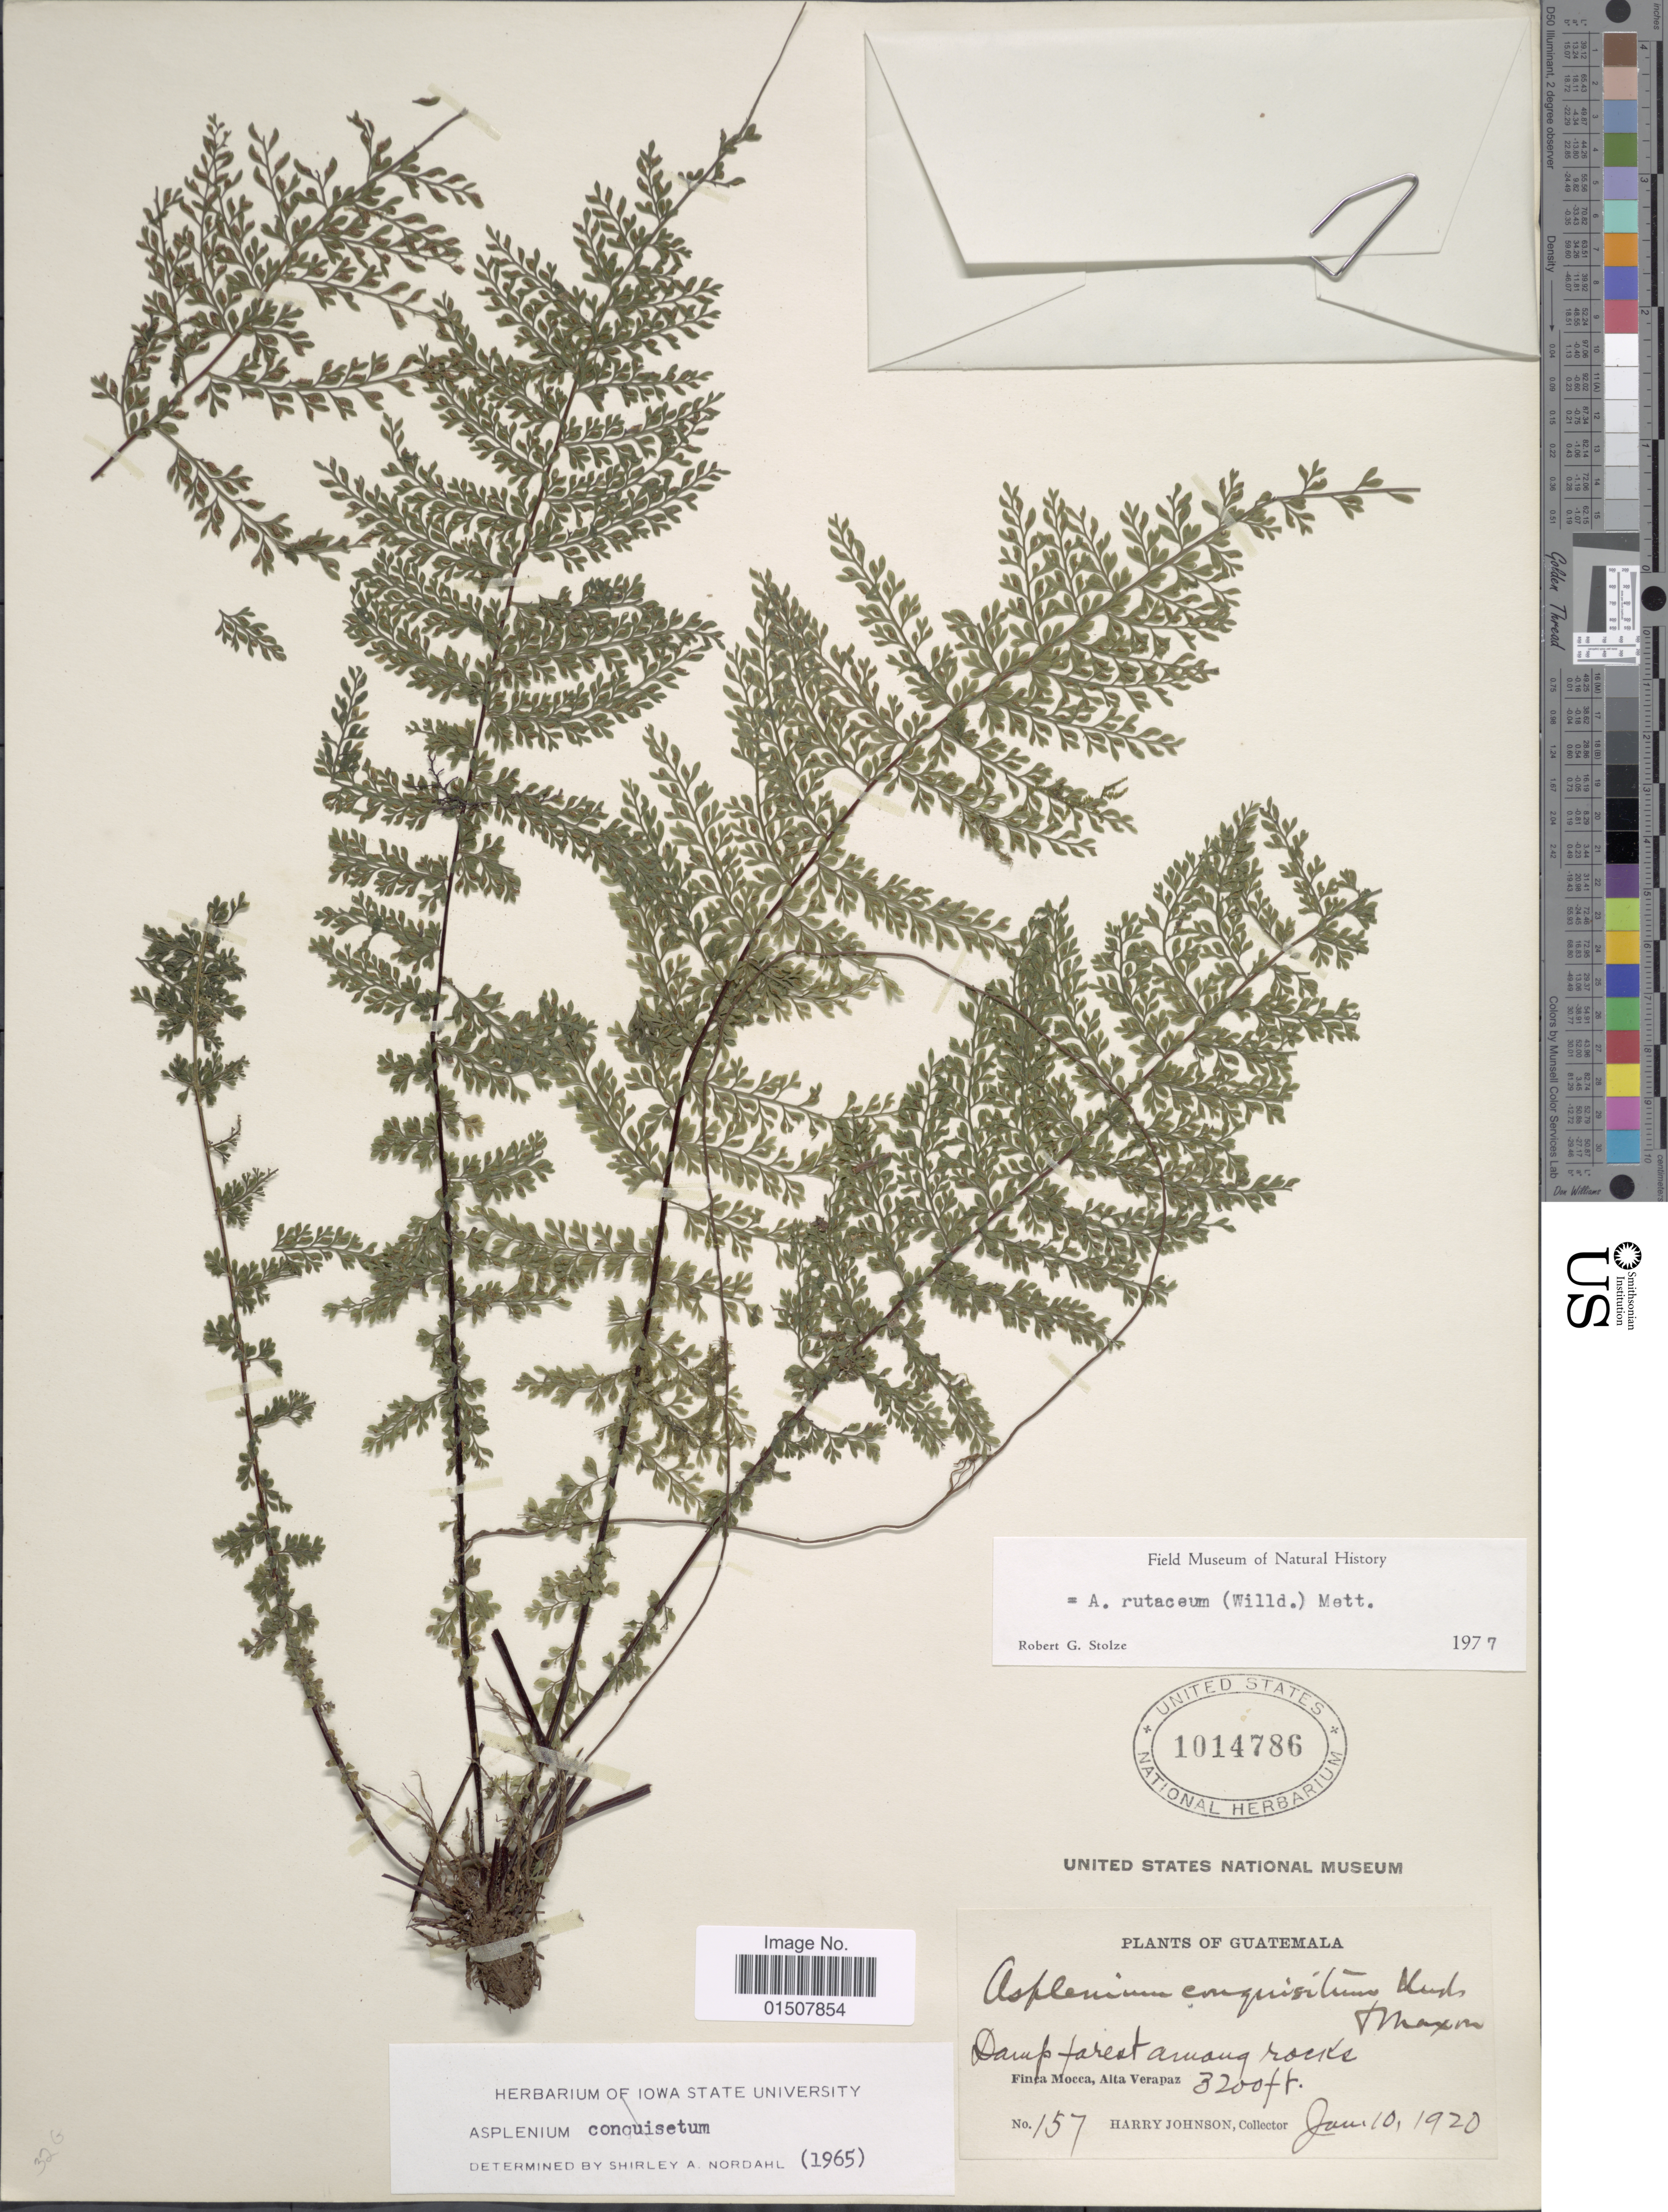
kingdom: Plantae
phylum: Tracheophyta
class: Polypodiopsida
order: Polypodiales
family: Aspleniaceae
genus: Asplenium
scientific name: Asplenium rutaceum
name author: (Willd.) Mett.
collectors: H. Johnson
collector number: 157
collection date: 1920-01-10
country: Guatemala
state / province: Alta Verapaz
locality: Finca Mocca, Alta Verapaz.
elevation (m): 975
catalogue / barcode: US 1014786